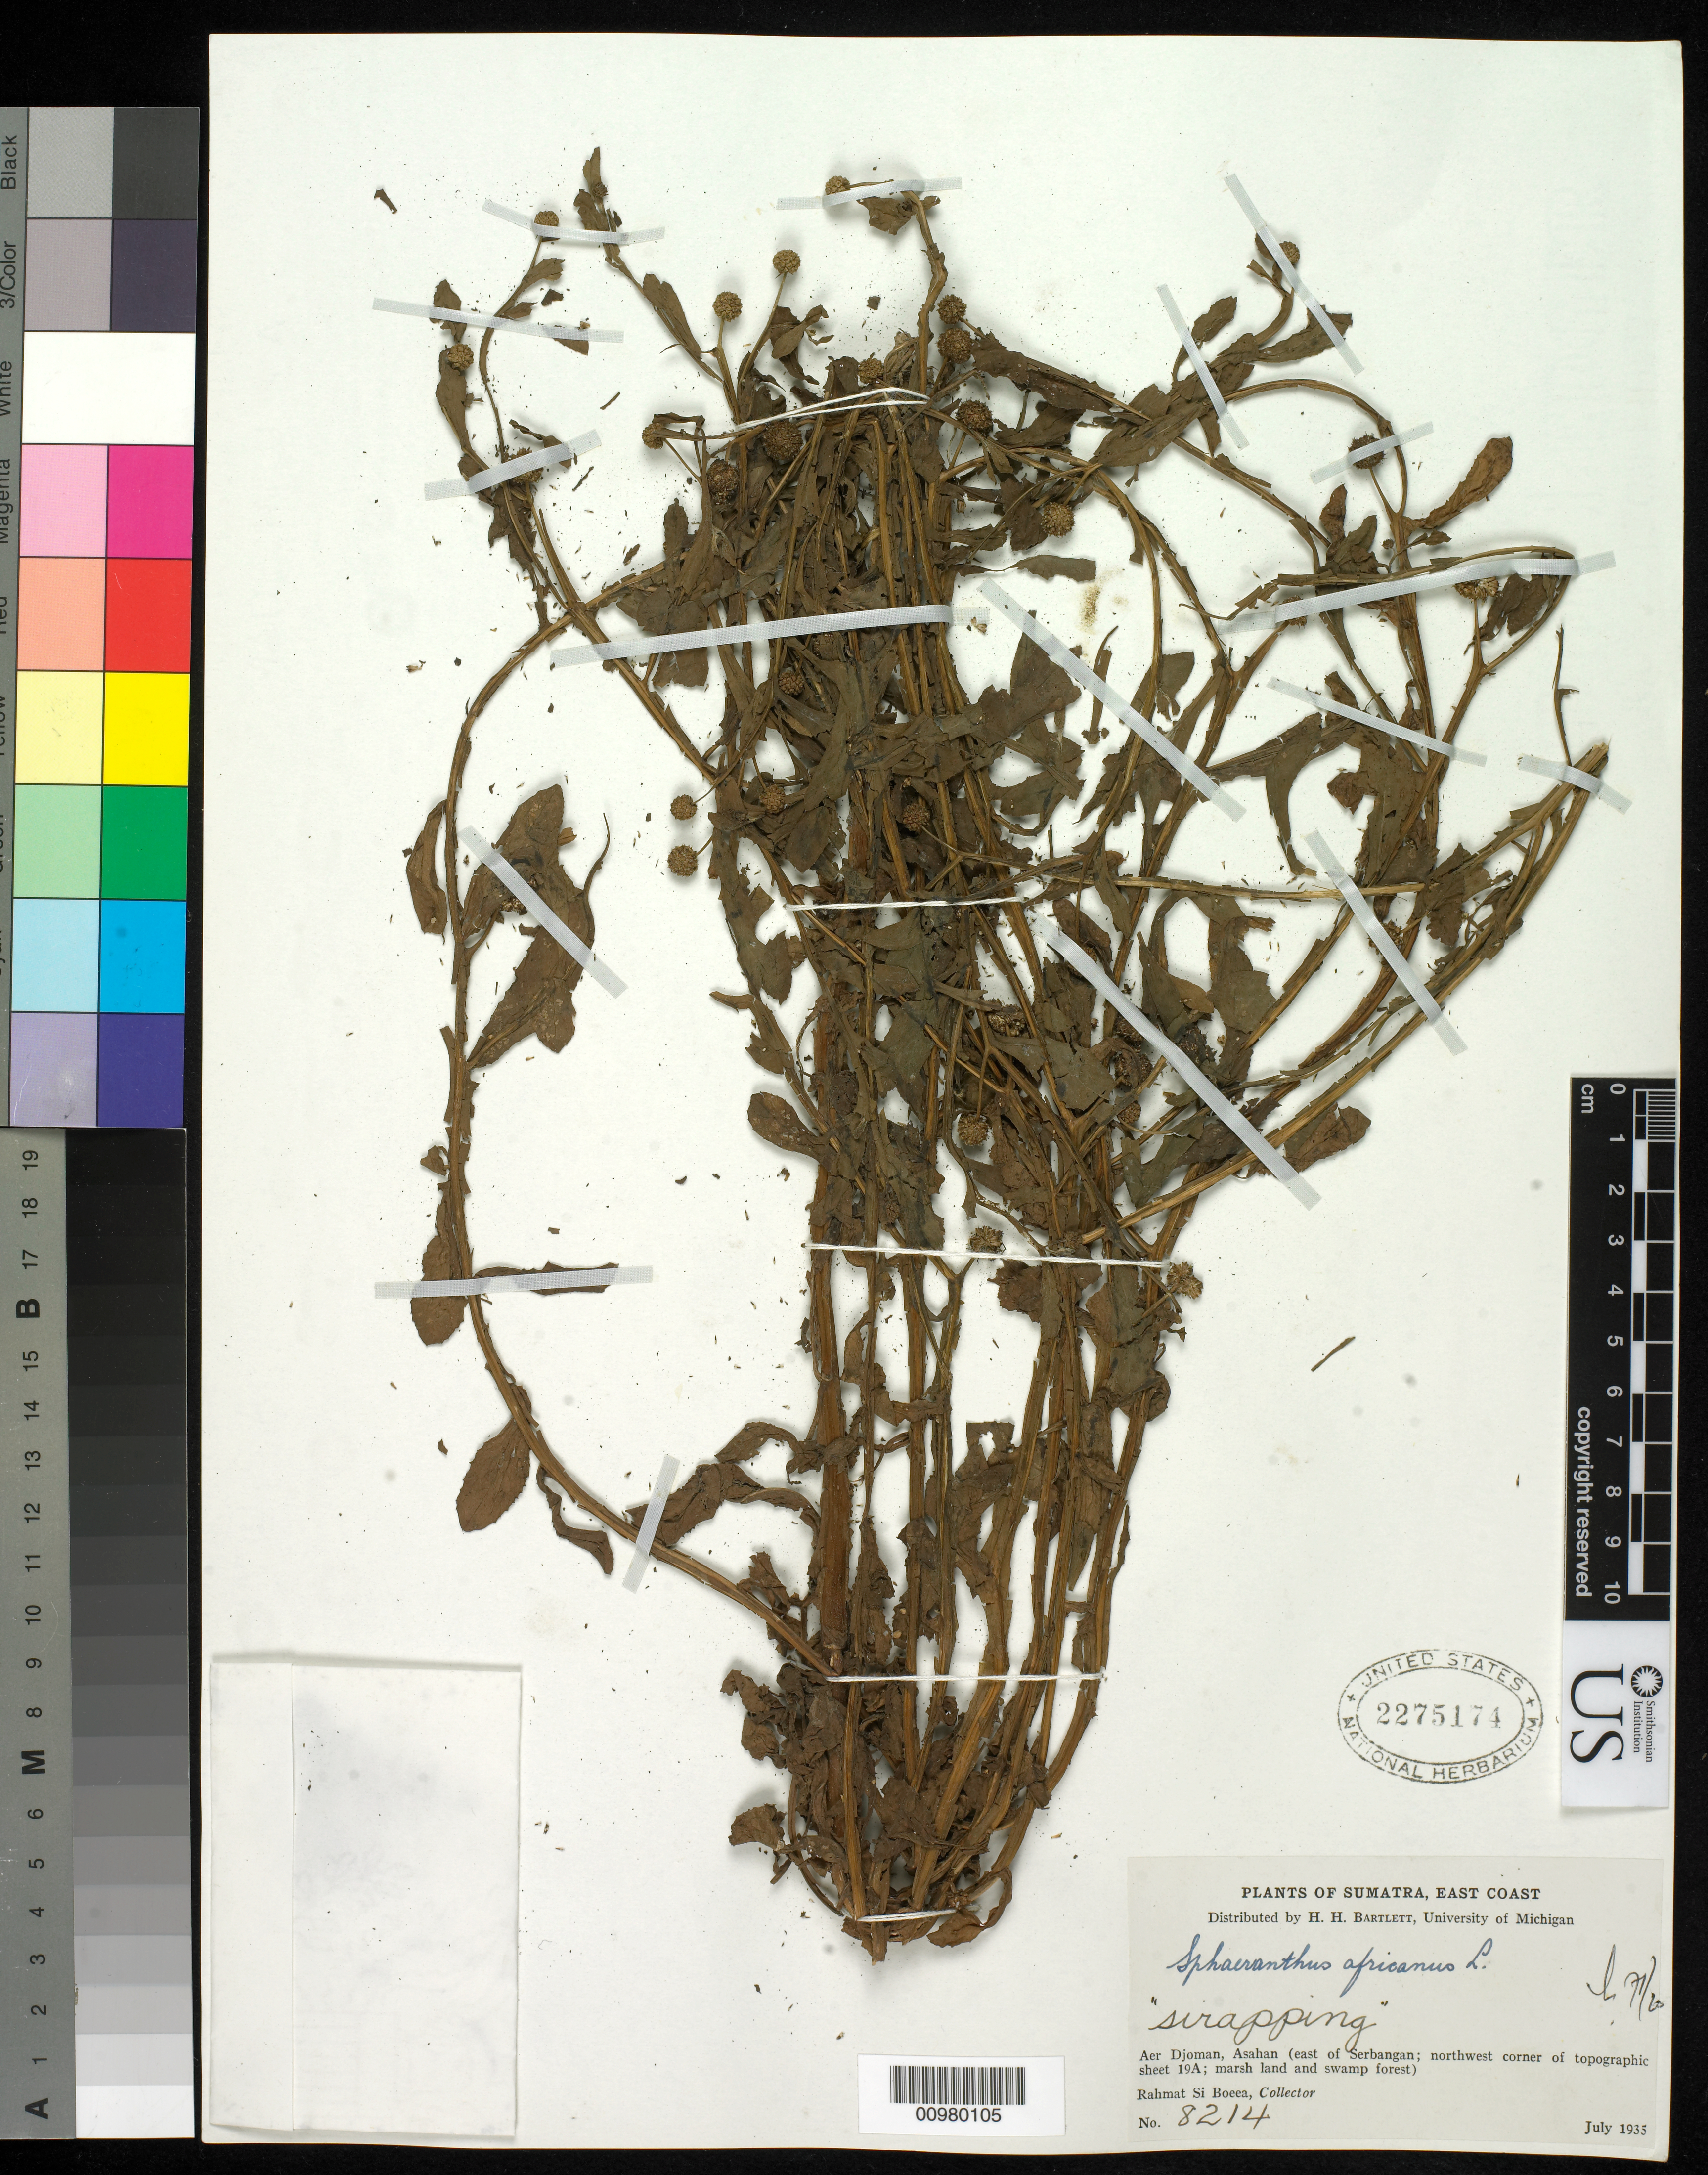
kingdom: Plantae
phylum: Tracheophyta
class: Magnoliopsida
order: Asterales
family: Asteraceae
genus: Sphaeranthus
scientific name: Sphaeranthus africanus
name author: L.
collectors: Rahmat Si Boeea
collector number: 8214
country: Indonesia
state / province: Sumatra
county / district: Aceh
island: Sumatra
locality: Aer Dioman, Asahan (east of Serbangan)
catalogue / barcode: US 2275174